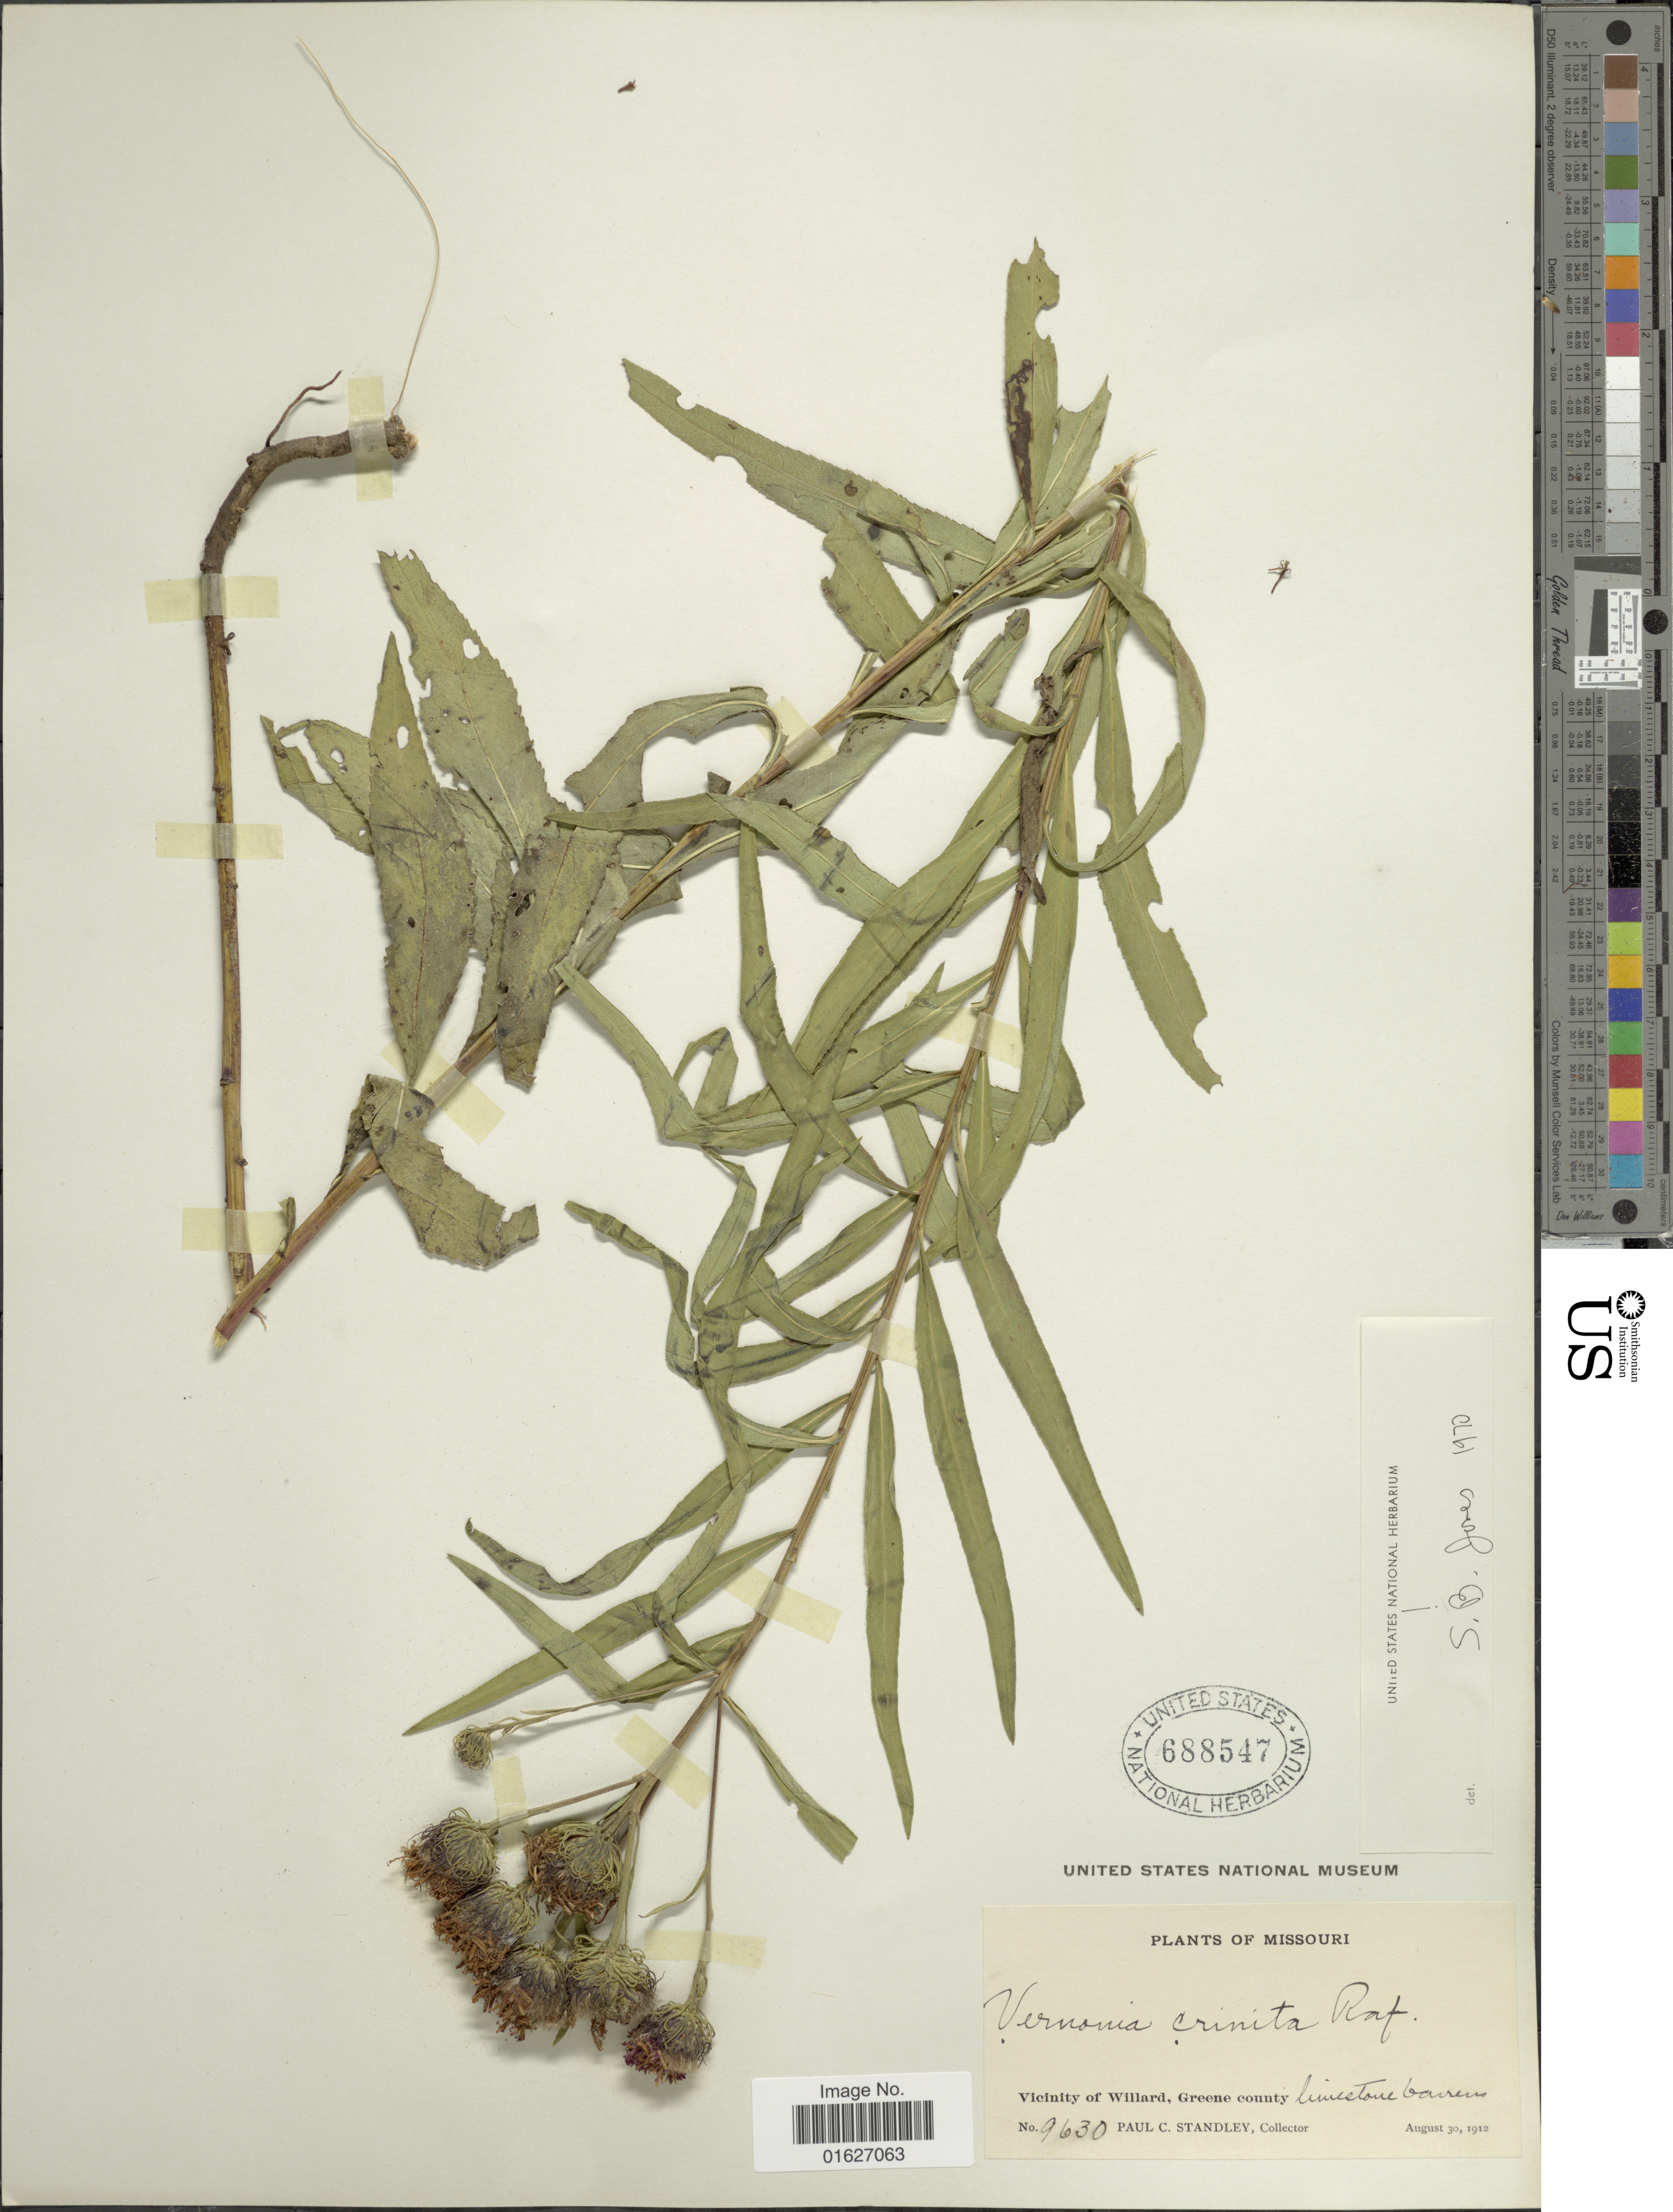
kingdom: Plantae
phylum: Tracheophyta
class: Magnoliopsida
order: Asterales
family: Asteraceae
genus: Vernonia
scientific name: Vernonia arkansana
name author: DC.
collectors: P. C. Standley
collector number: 9630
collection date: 1912-08-30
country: United States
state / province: Missouri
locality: Vicinity of Willard, Greene County.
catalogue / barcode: US 688547